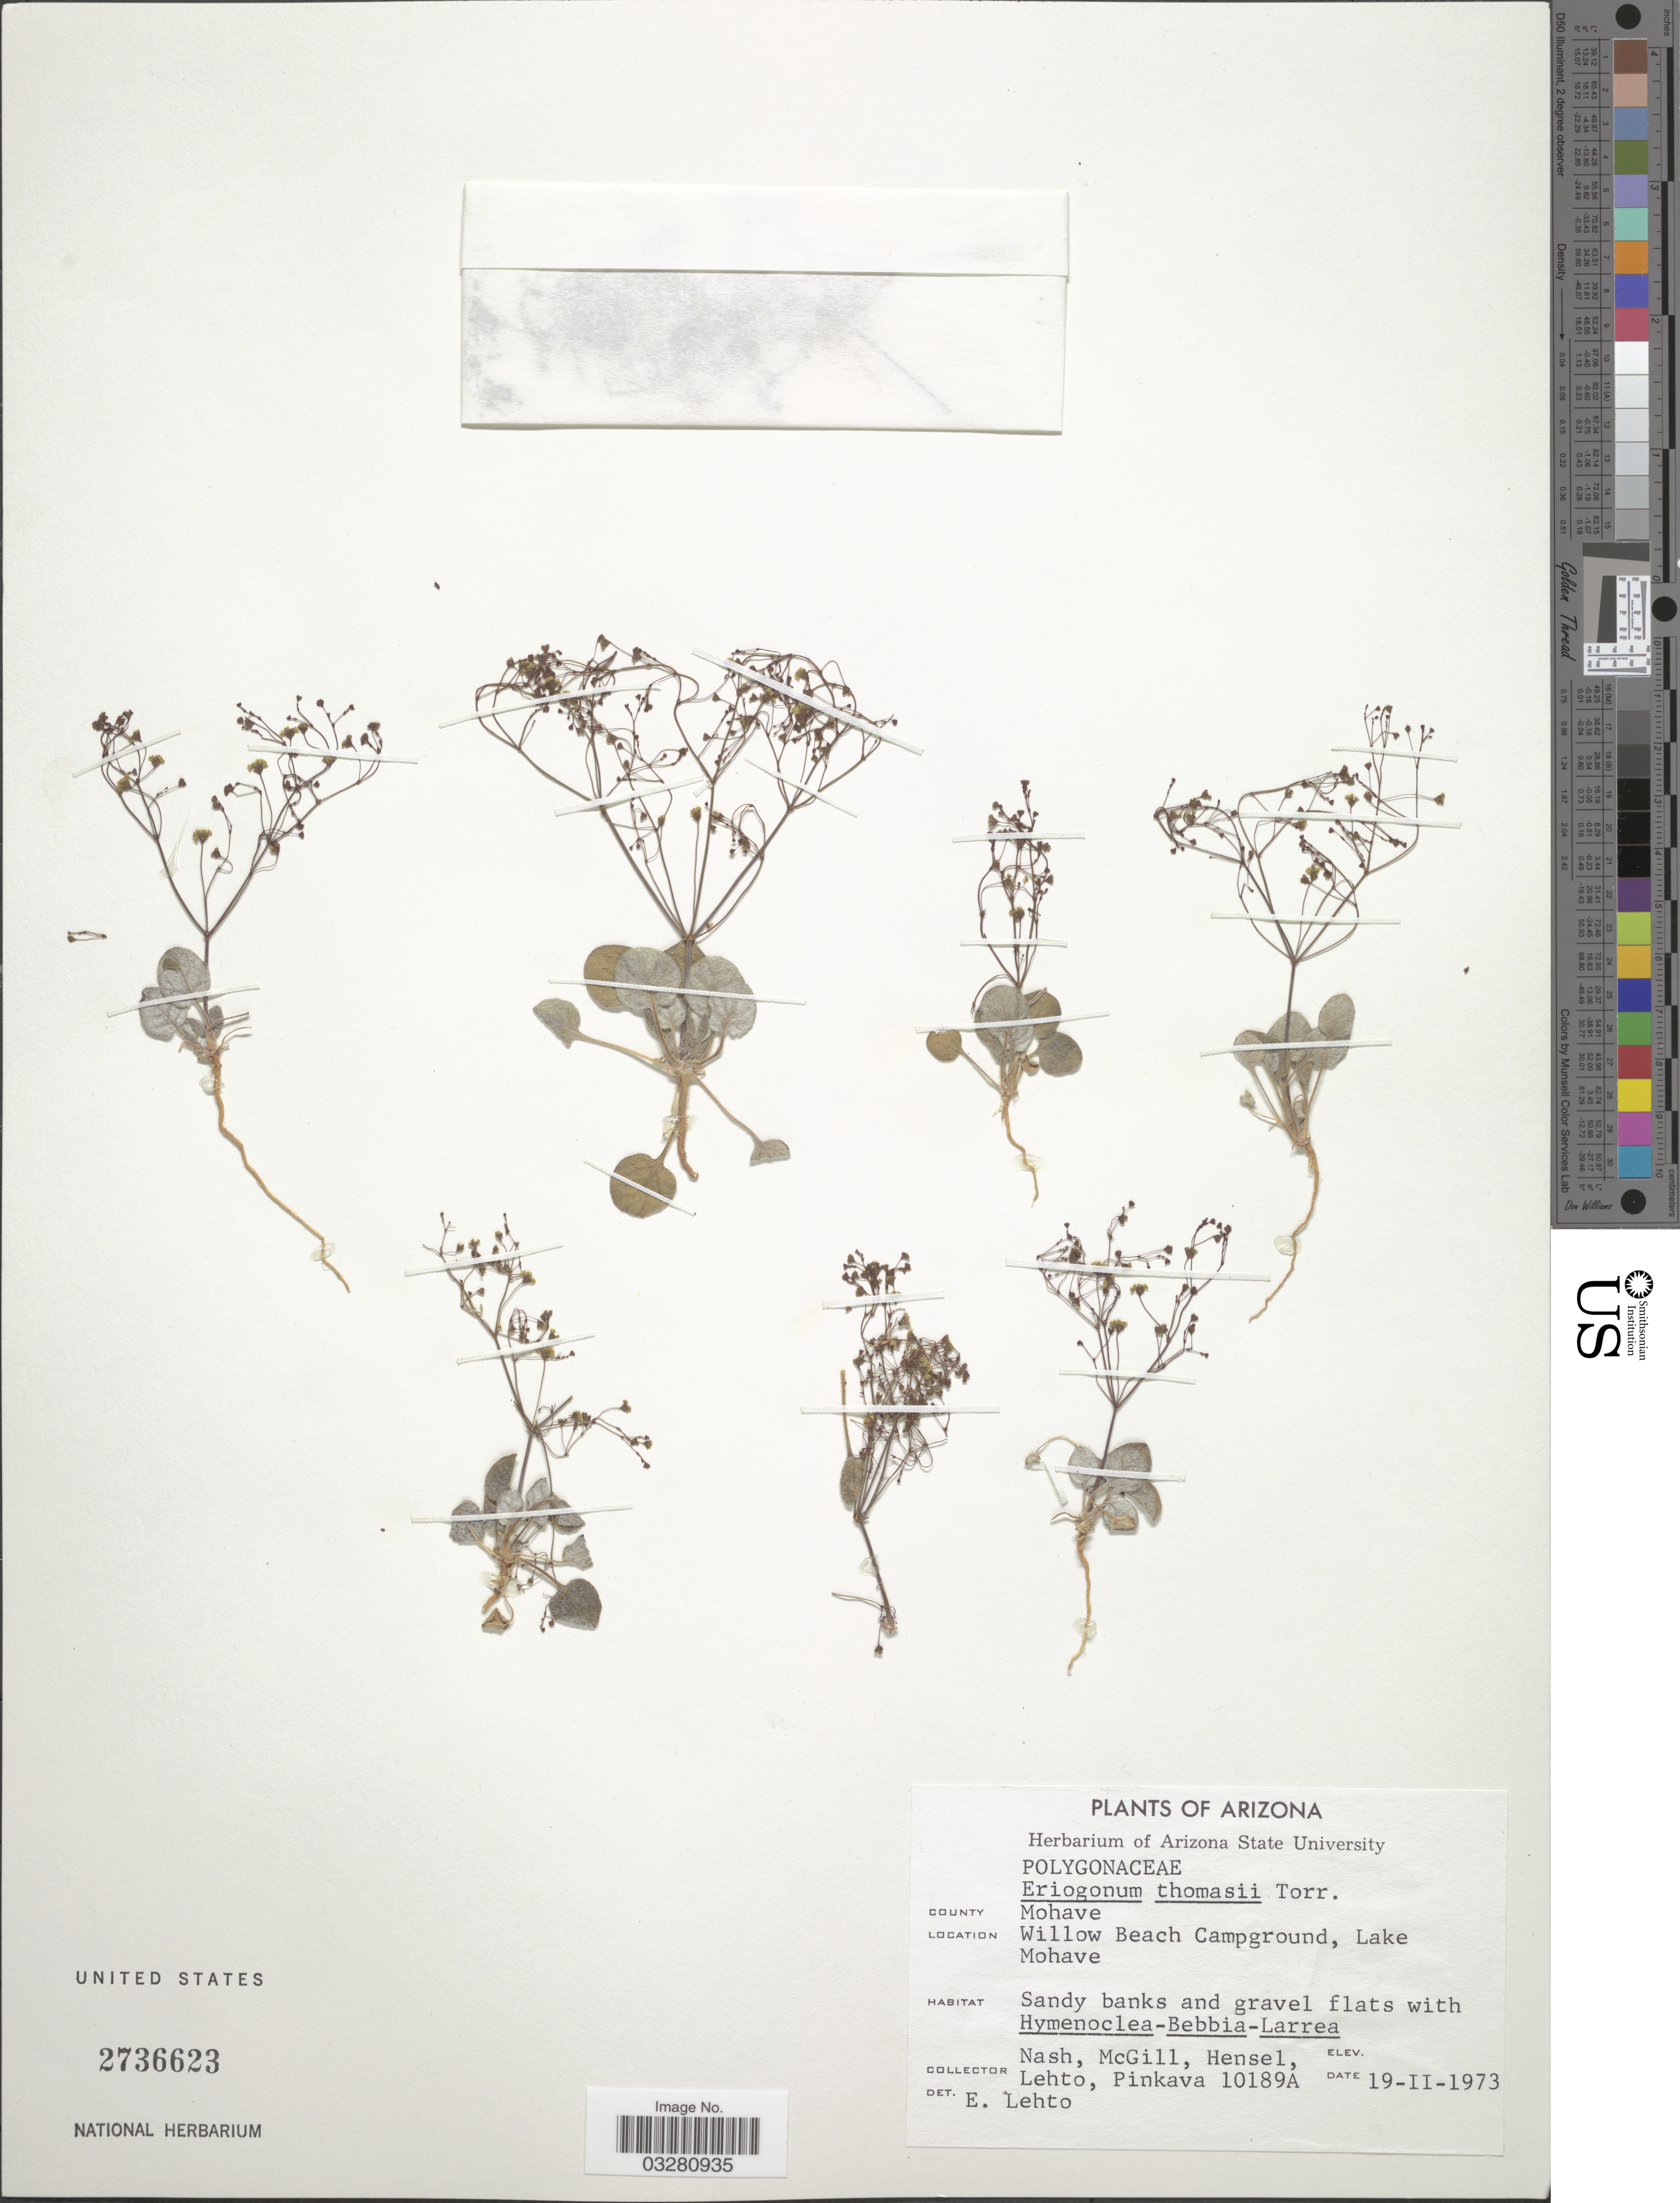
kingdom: Plantae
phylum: Tracheophyta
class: Magnoliopsida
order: Caryophyllales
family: Polygonaceae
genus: Eriogonum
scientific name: Eriogonum thomasii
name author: Torr.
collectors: -- Nash, -. McGill, -. Hensel, -. Lehto & -. Pinkava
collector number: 10189A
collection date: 1973-02-19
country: United States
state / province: Arizona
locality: County Mohave. Willow Beach Campground, Lake Mohave.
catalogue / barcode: US 2736623